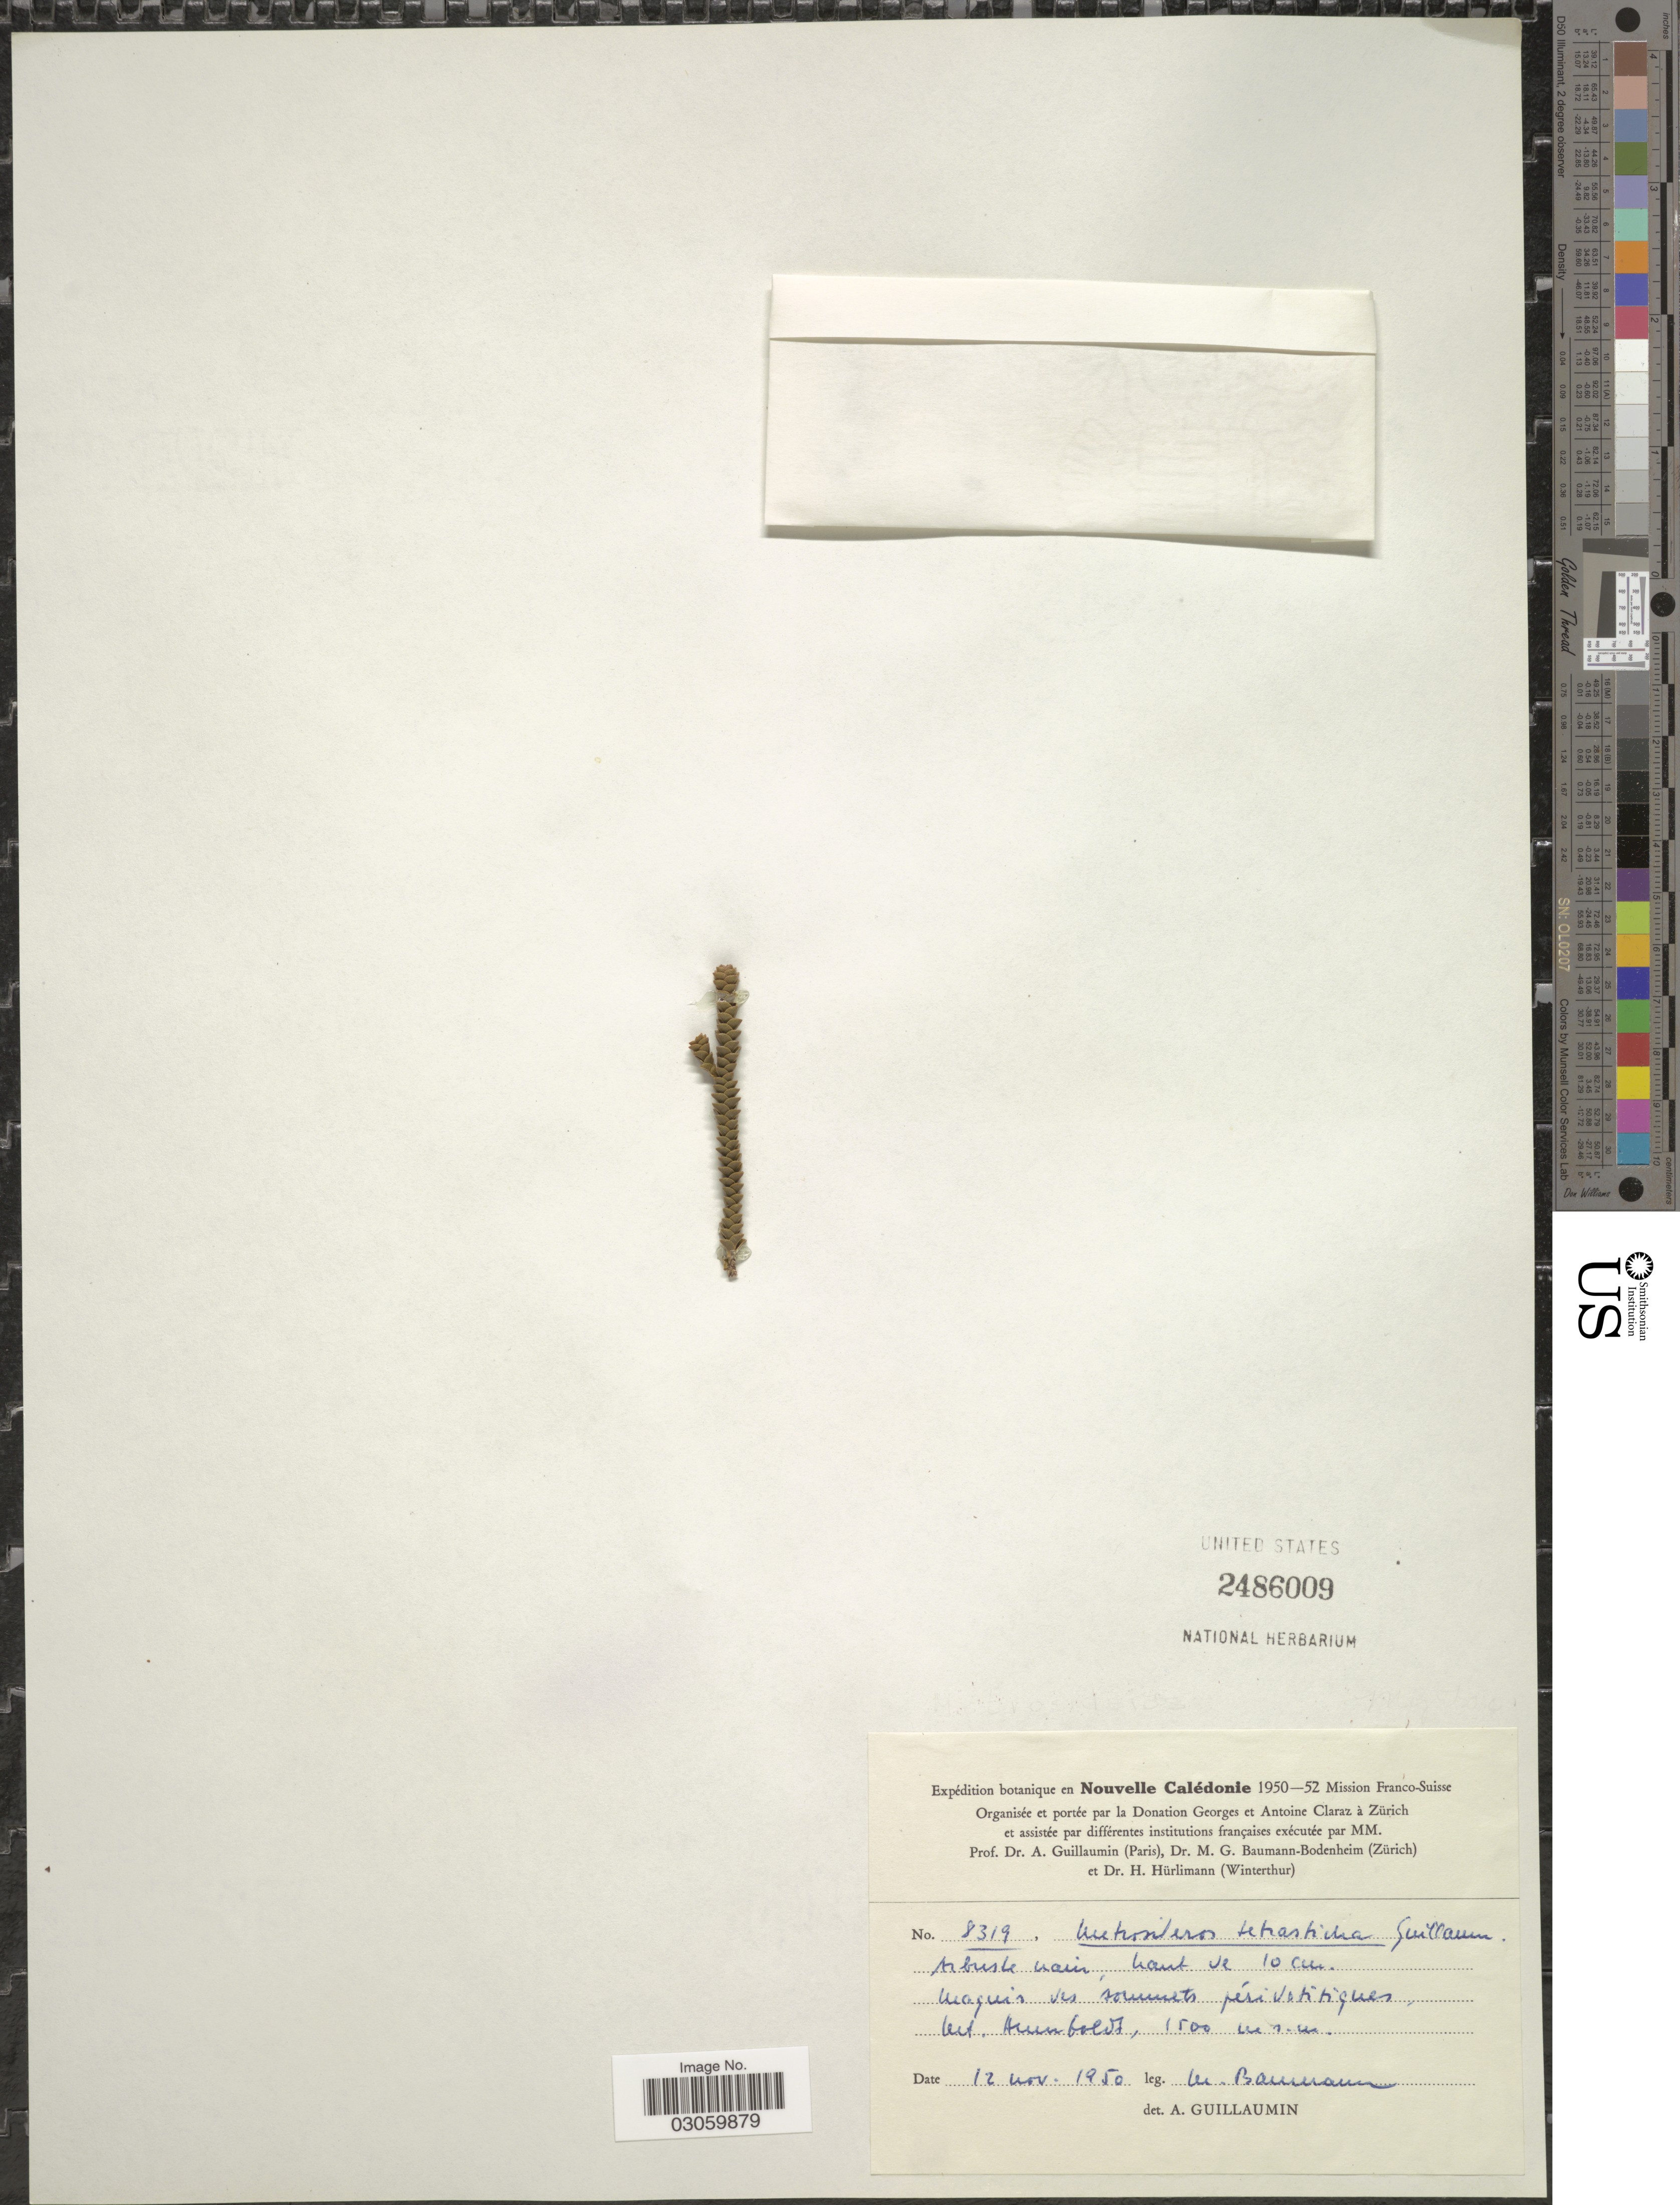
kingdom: Plantae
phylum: Tracheophyta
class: Magnoliopsida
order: Myrtales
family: Myrtaceae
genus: Metrosideros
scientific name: Metrosideros tetrasticha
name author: Guillaumin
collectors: M. G. Baumann-Bodenheim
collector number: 8319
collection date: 1950-11-12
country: New Caledonia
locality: Mt. Humboldt.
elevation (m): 1500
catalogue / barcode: US 2486009